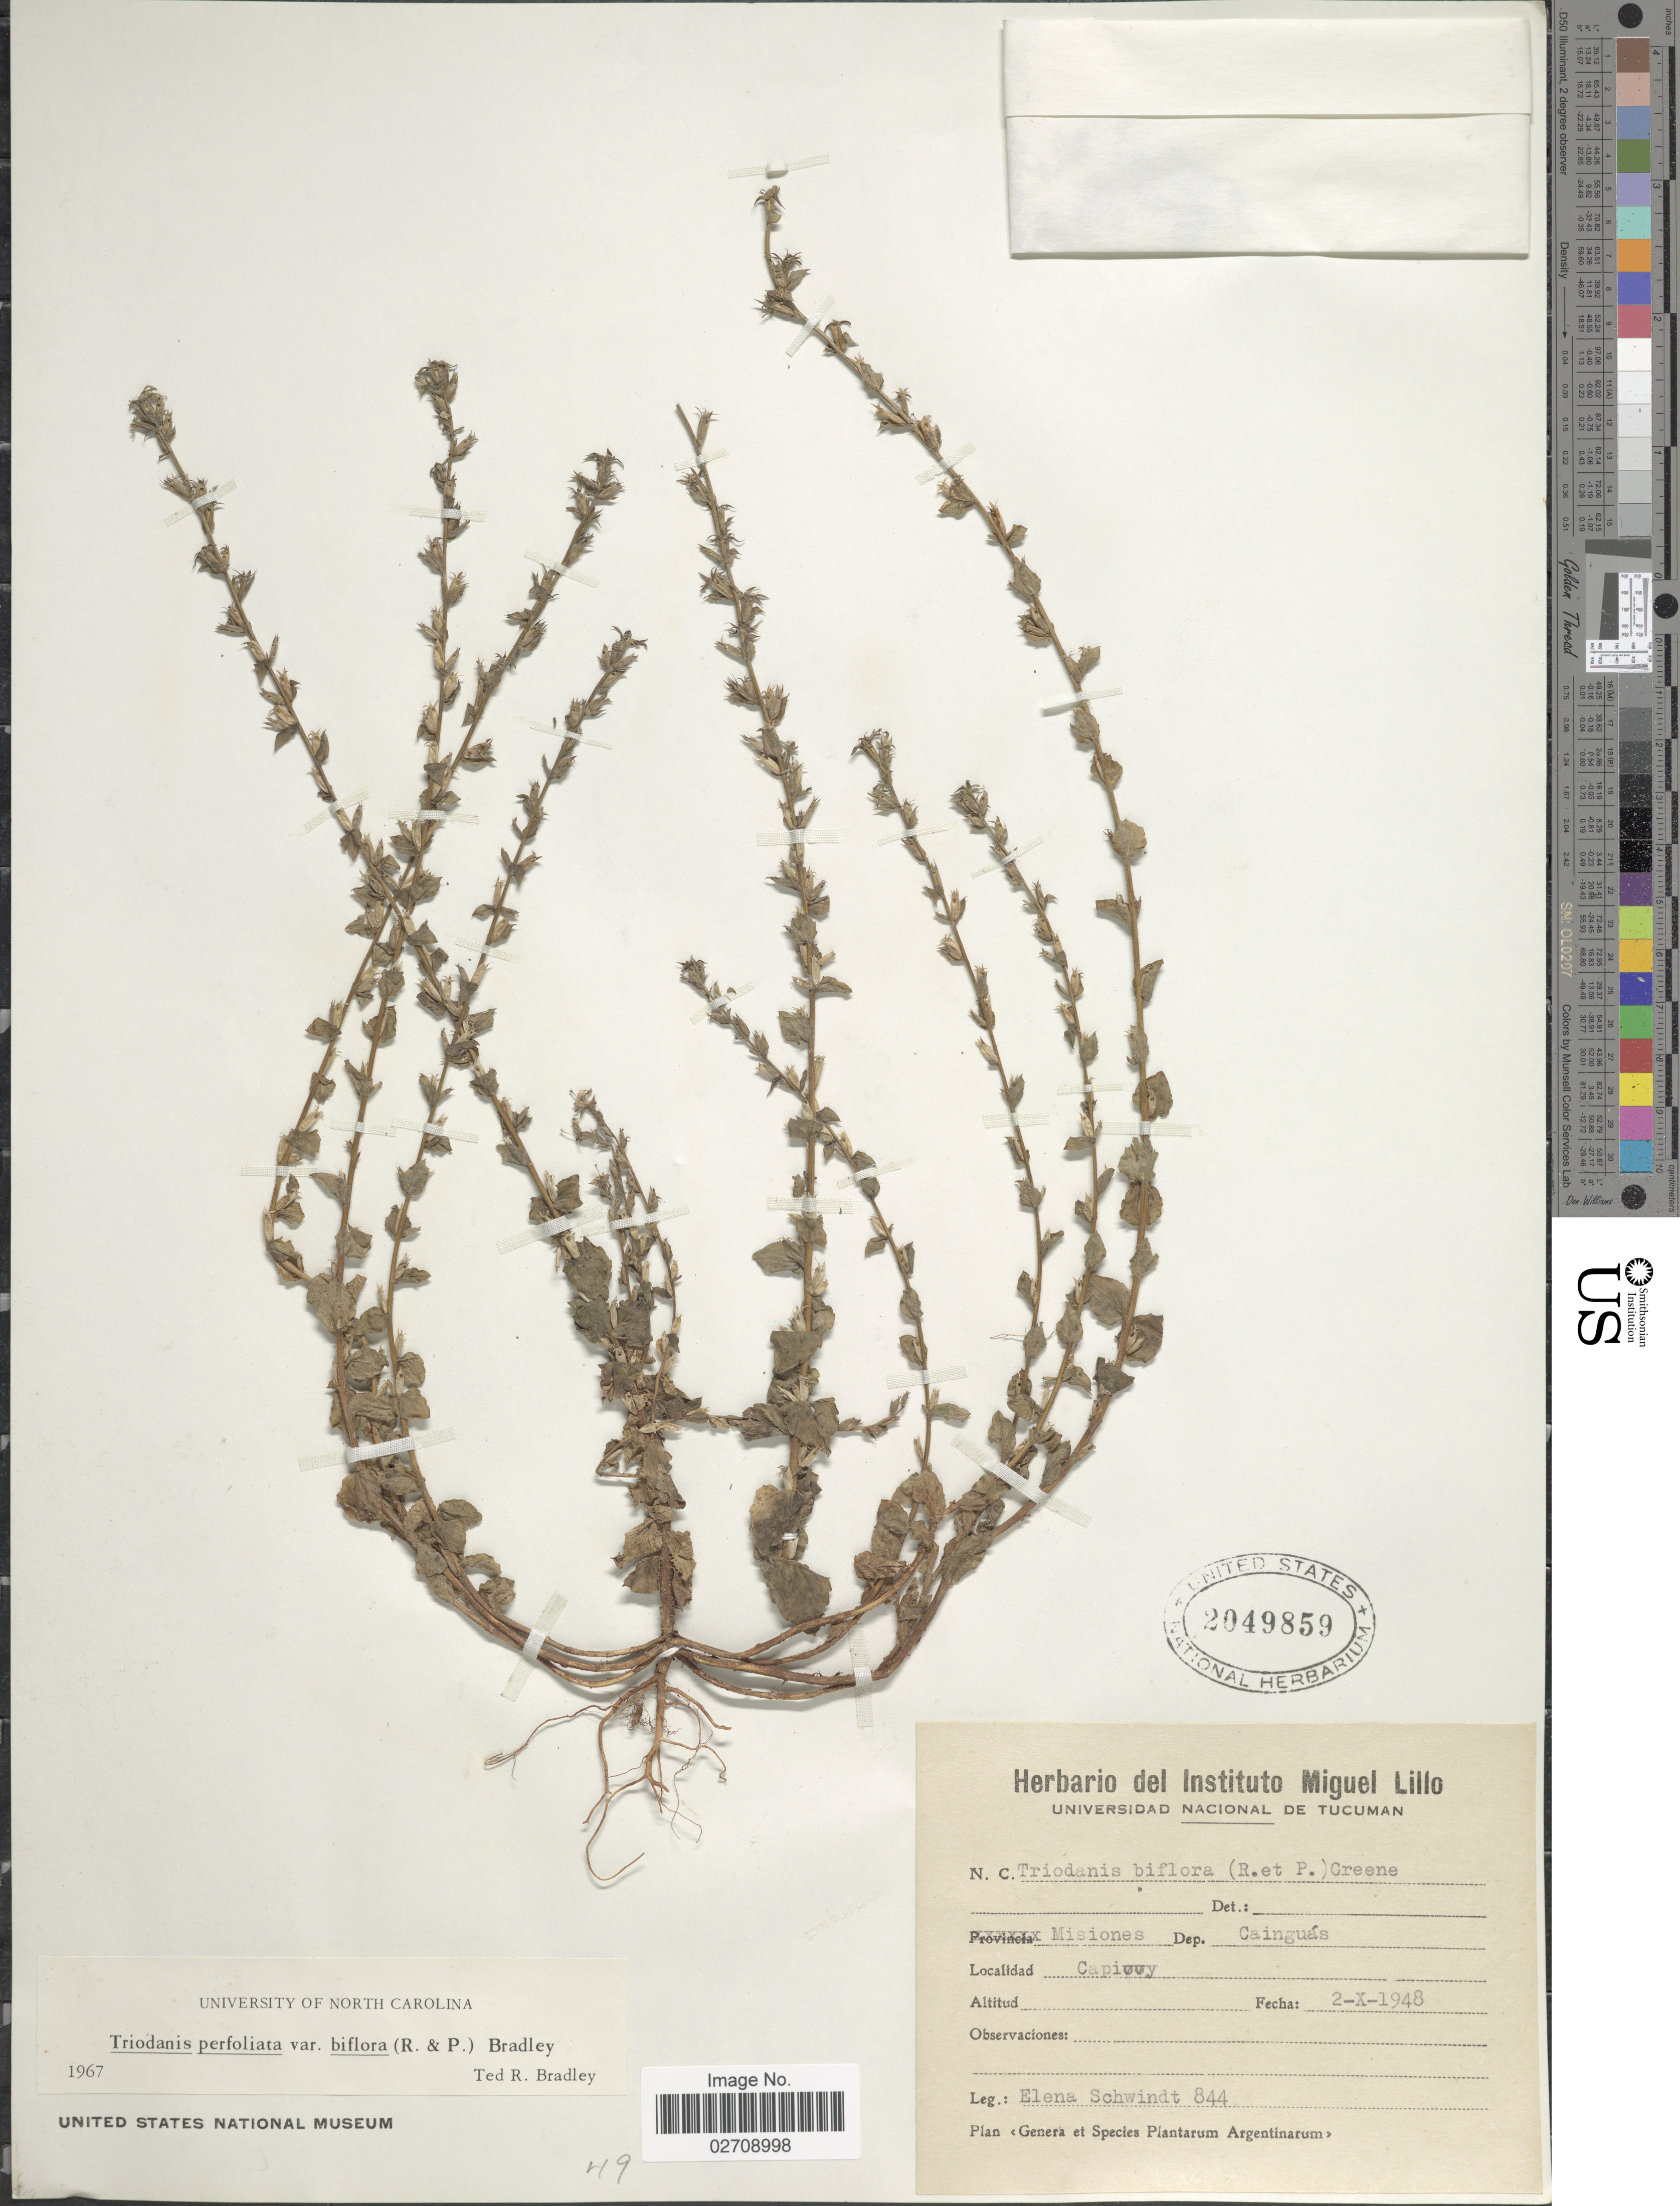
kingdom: Plantae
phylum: Tracheophyta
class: Magnoliopsida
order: Asterales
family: Campanulaceae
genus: Triodanis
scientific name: Triodanis perfoliata var. biflora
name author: (Ruiz & Pav.) Bradley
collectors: E. Schwindt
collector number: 844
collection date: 1948-10-02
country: Argentina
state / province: Misiones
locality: Dep. Cainguás.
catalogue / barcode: US 2049859